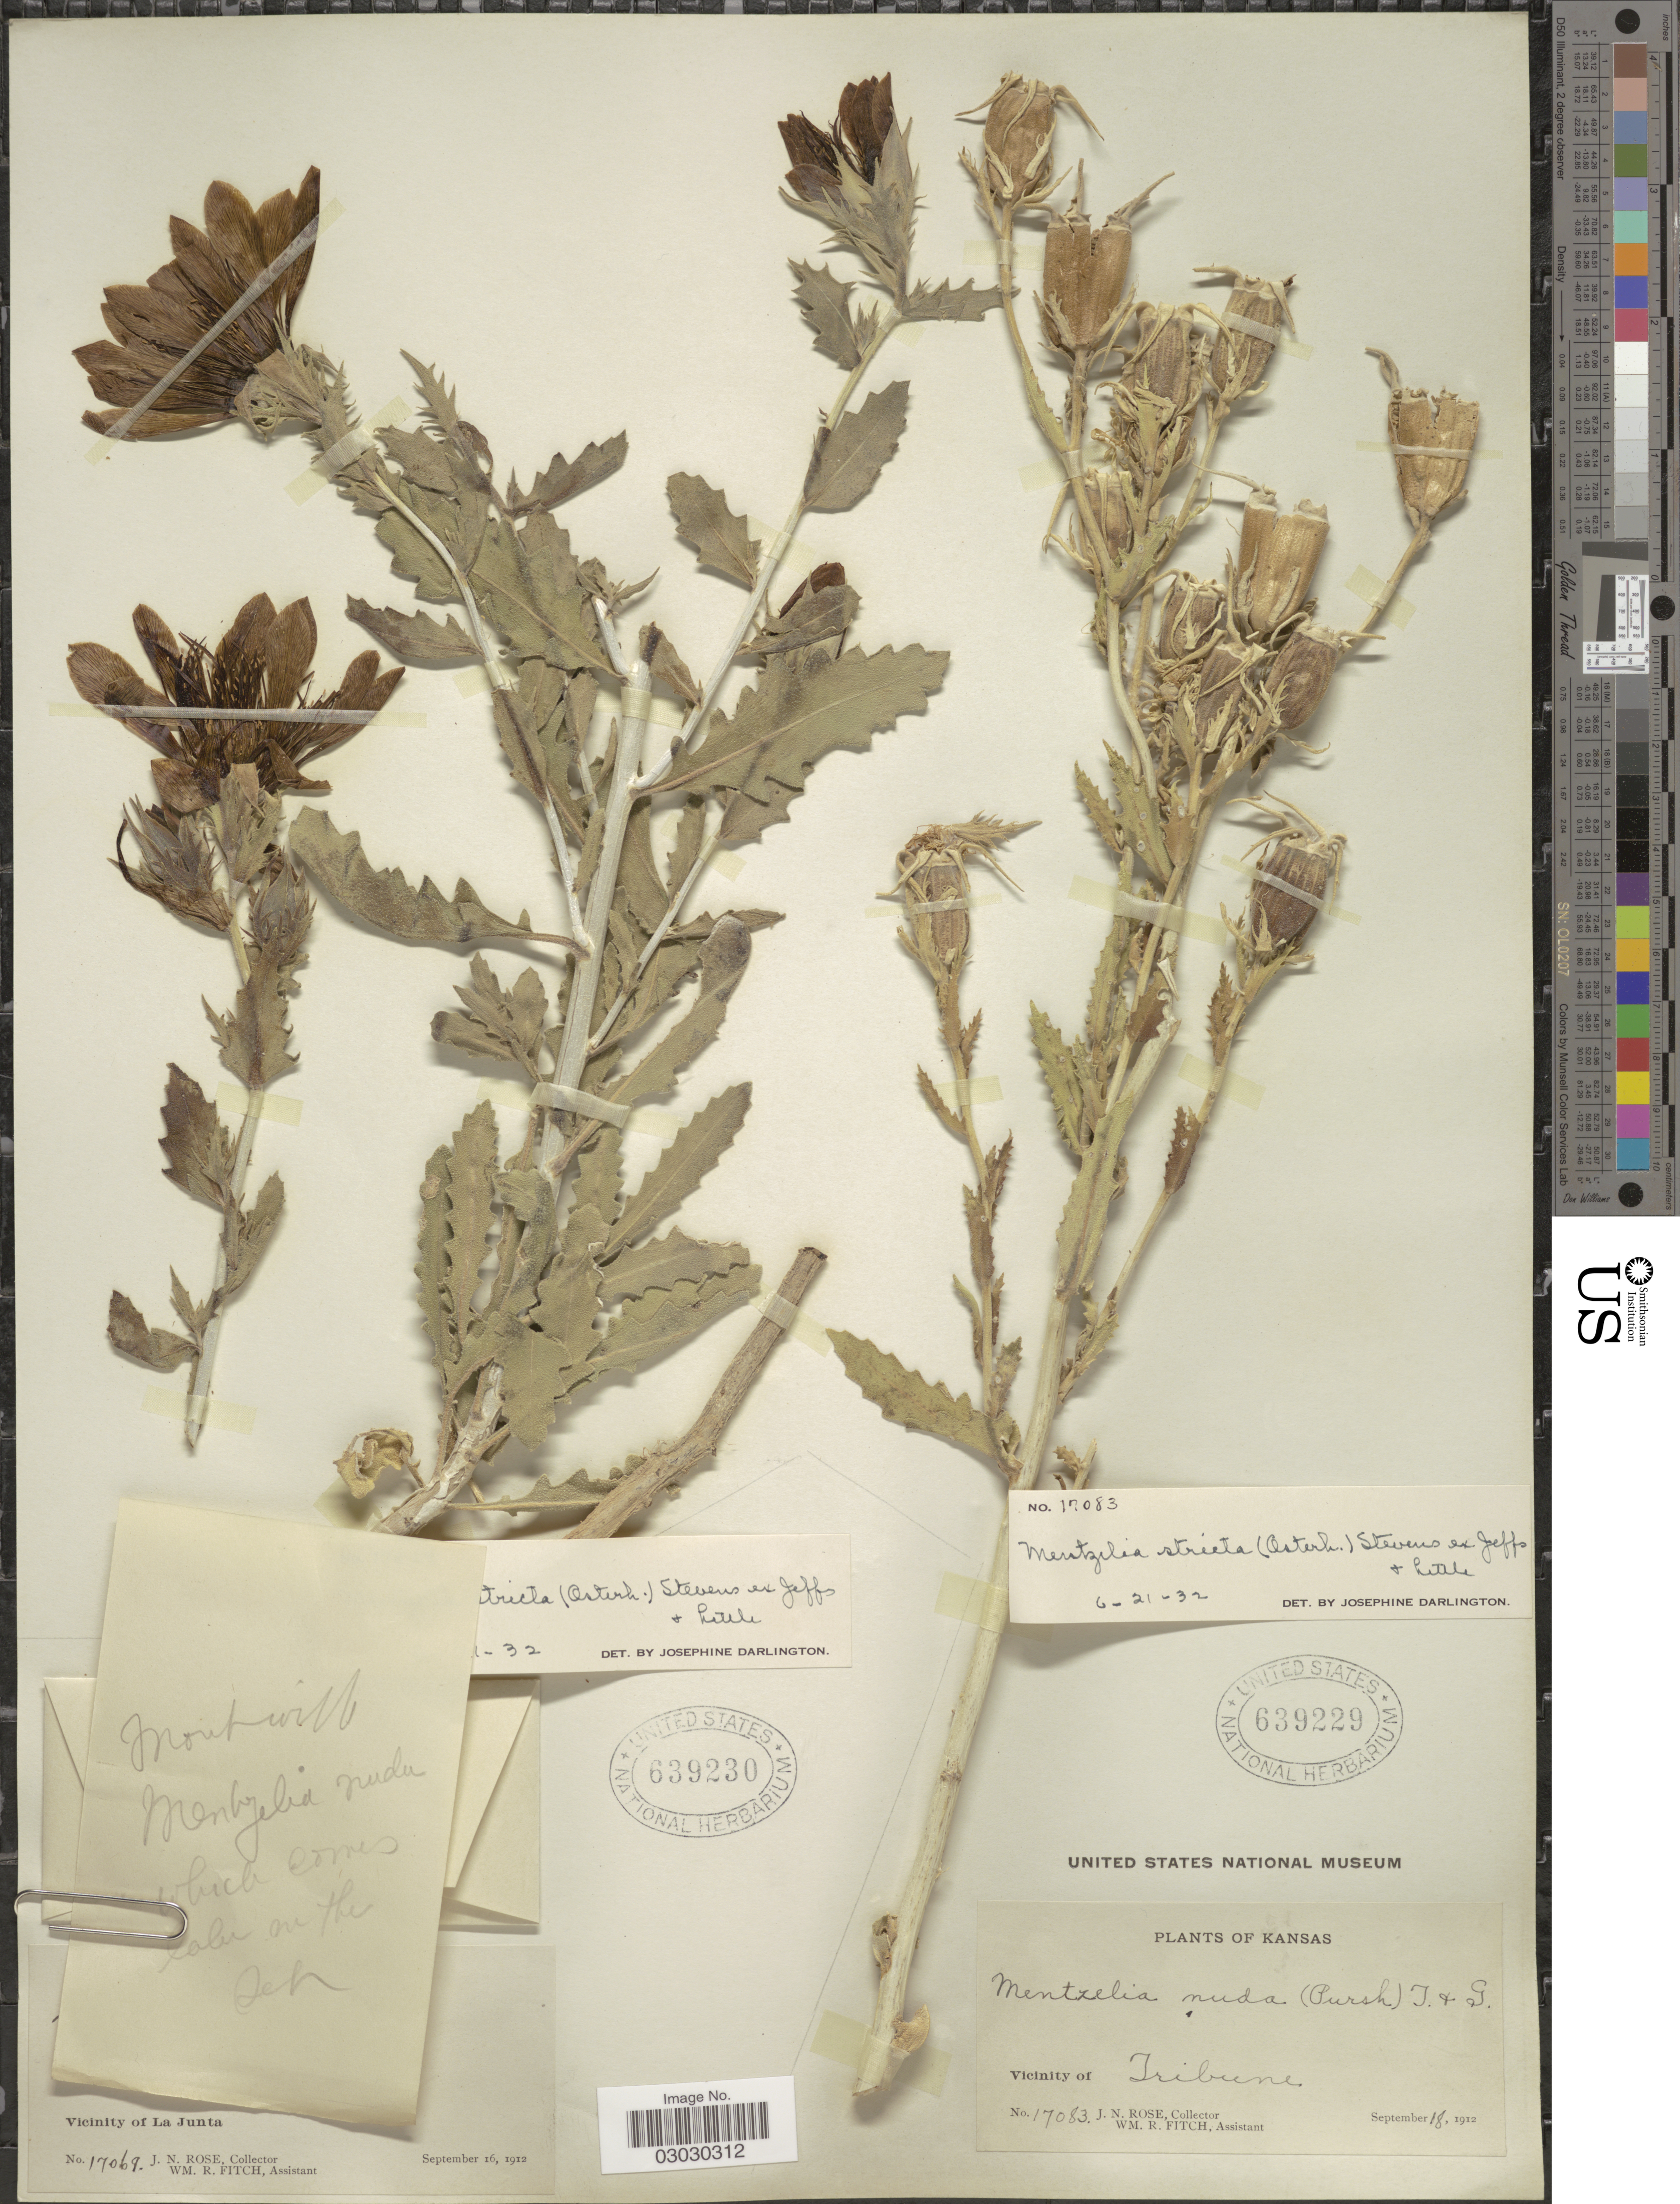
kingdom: Plantae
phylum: Tracheophyta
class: Magnoliopsida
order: Cornales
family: Loasaceae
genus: Mentzelia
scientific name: Mentzelia stricta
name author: (Osterh.) Stevens ex Jeffs & Little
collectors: J. N. Rose & W. R. Fitch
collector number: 17069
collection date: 1912-09-16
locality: Vicinity of La Junta.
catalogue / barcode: US 639230